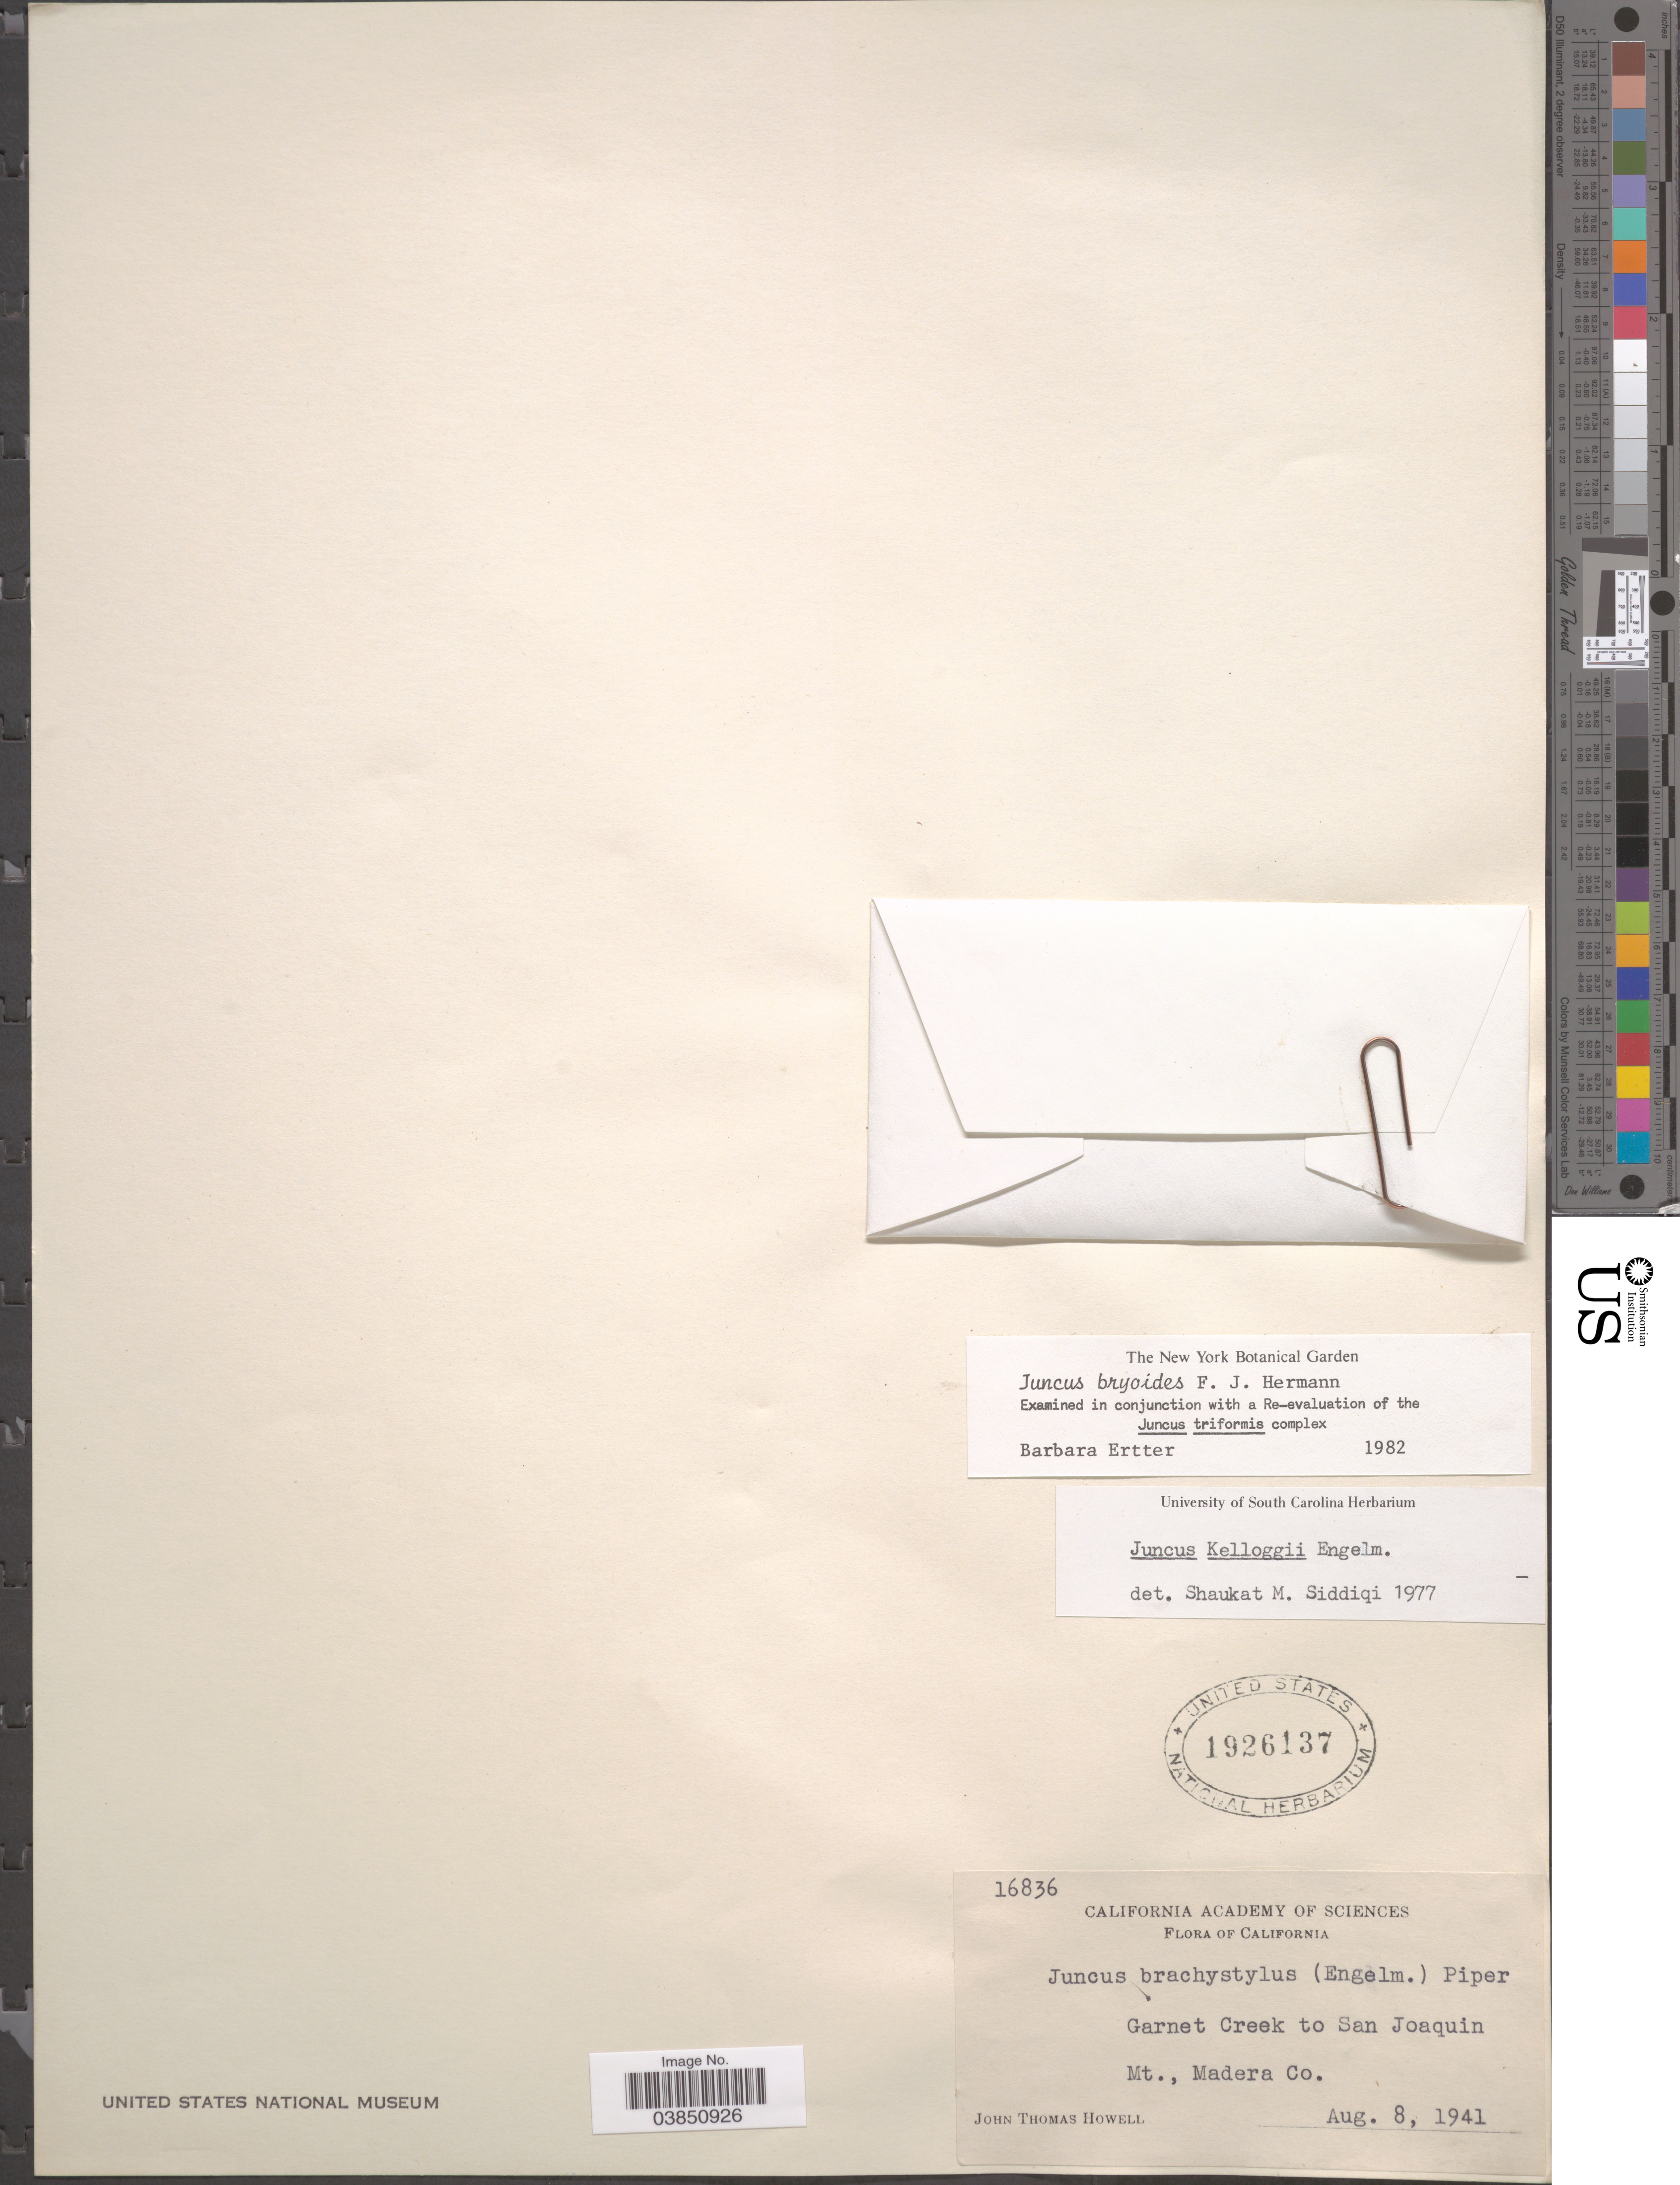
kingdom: Plantae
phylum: Tracheophyta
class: Liliopsida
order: Poales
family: Juncaceae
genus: Juncus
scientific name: Juncus bryoides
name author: F.J. Herm.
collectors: J. T. Howell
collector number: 16836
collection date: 1941-08-08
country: United States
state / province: California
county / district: Madera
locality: Garnet Creek to San Joaquin Mt., Madera Co.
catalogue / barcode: US 1926137